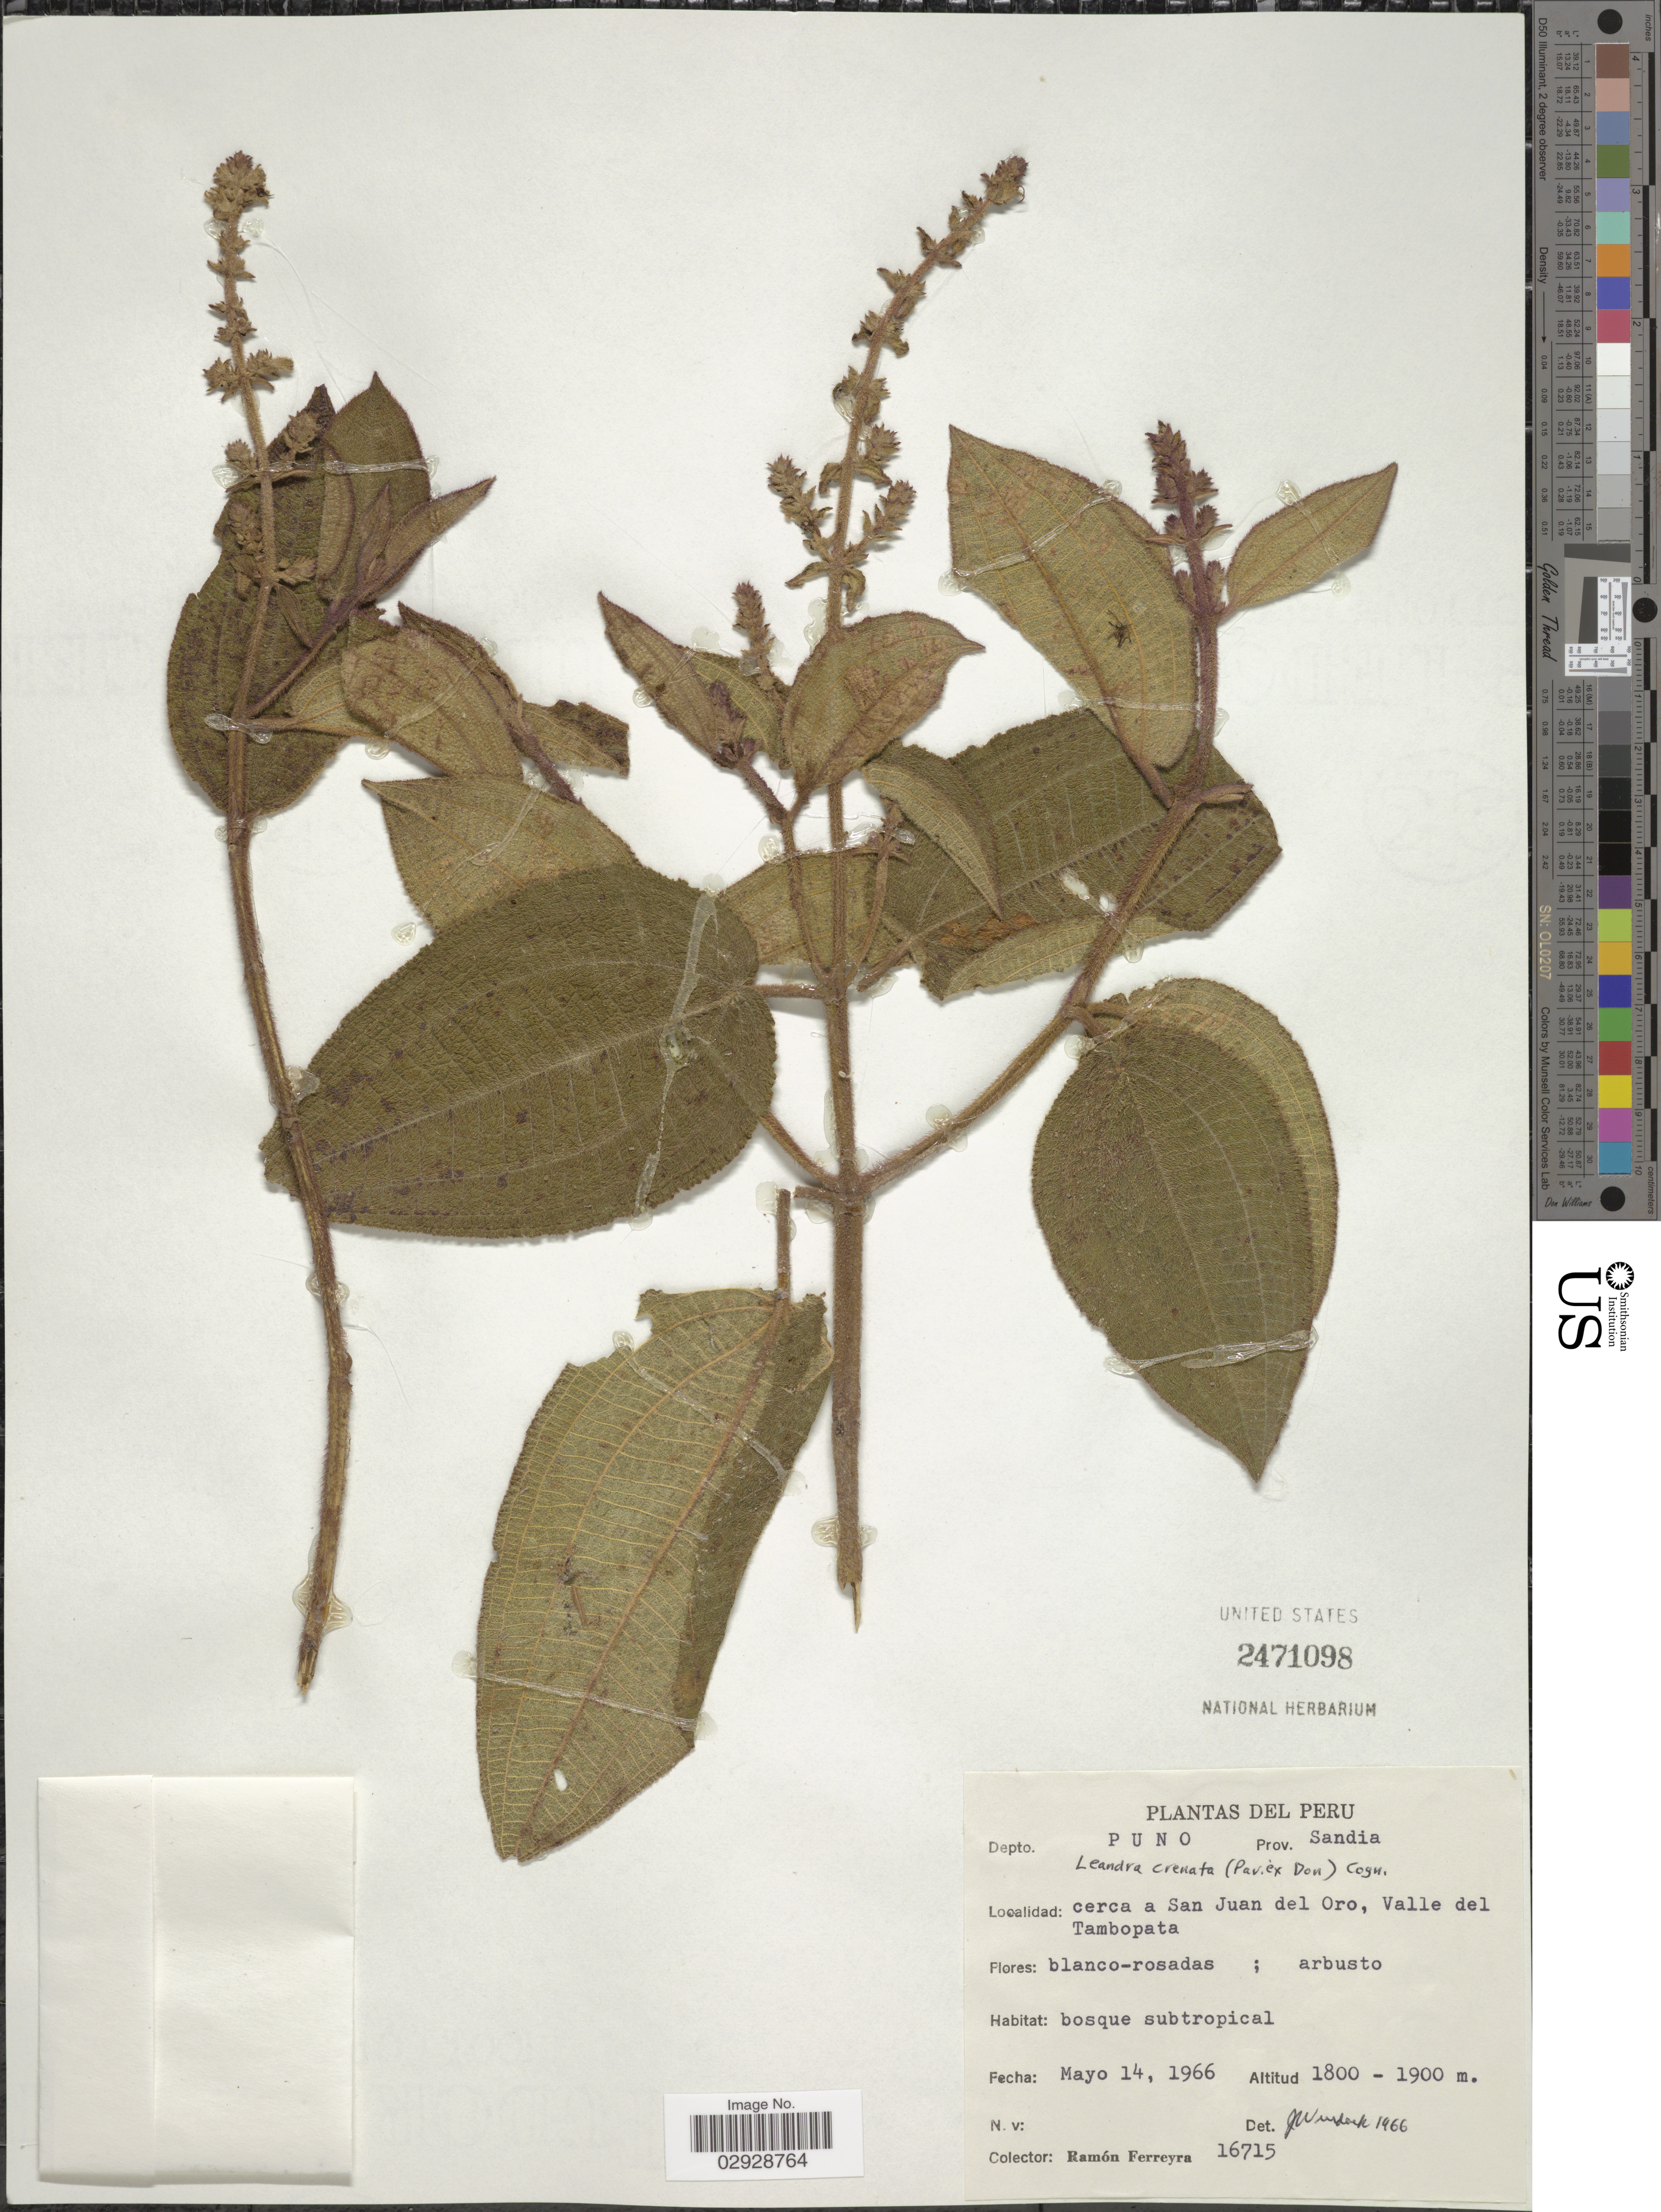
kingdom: Plantae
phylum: Tracheophyta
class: Magnoliopsida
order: Myrtales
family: Melastomataceae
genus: Leandra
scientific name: Leandra crenata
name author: (D. Don) Cogn.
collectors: R. A. Ferreyra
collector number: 16715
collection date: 1966-05-14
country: Peru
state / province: Puno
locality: Depto. Puno. Prov. Sandia. Cerca a San Juan del Oro, Valle del Tambopata.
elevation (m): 1800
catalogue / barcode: US 2471098